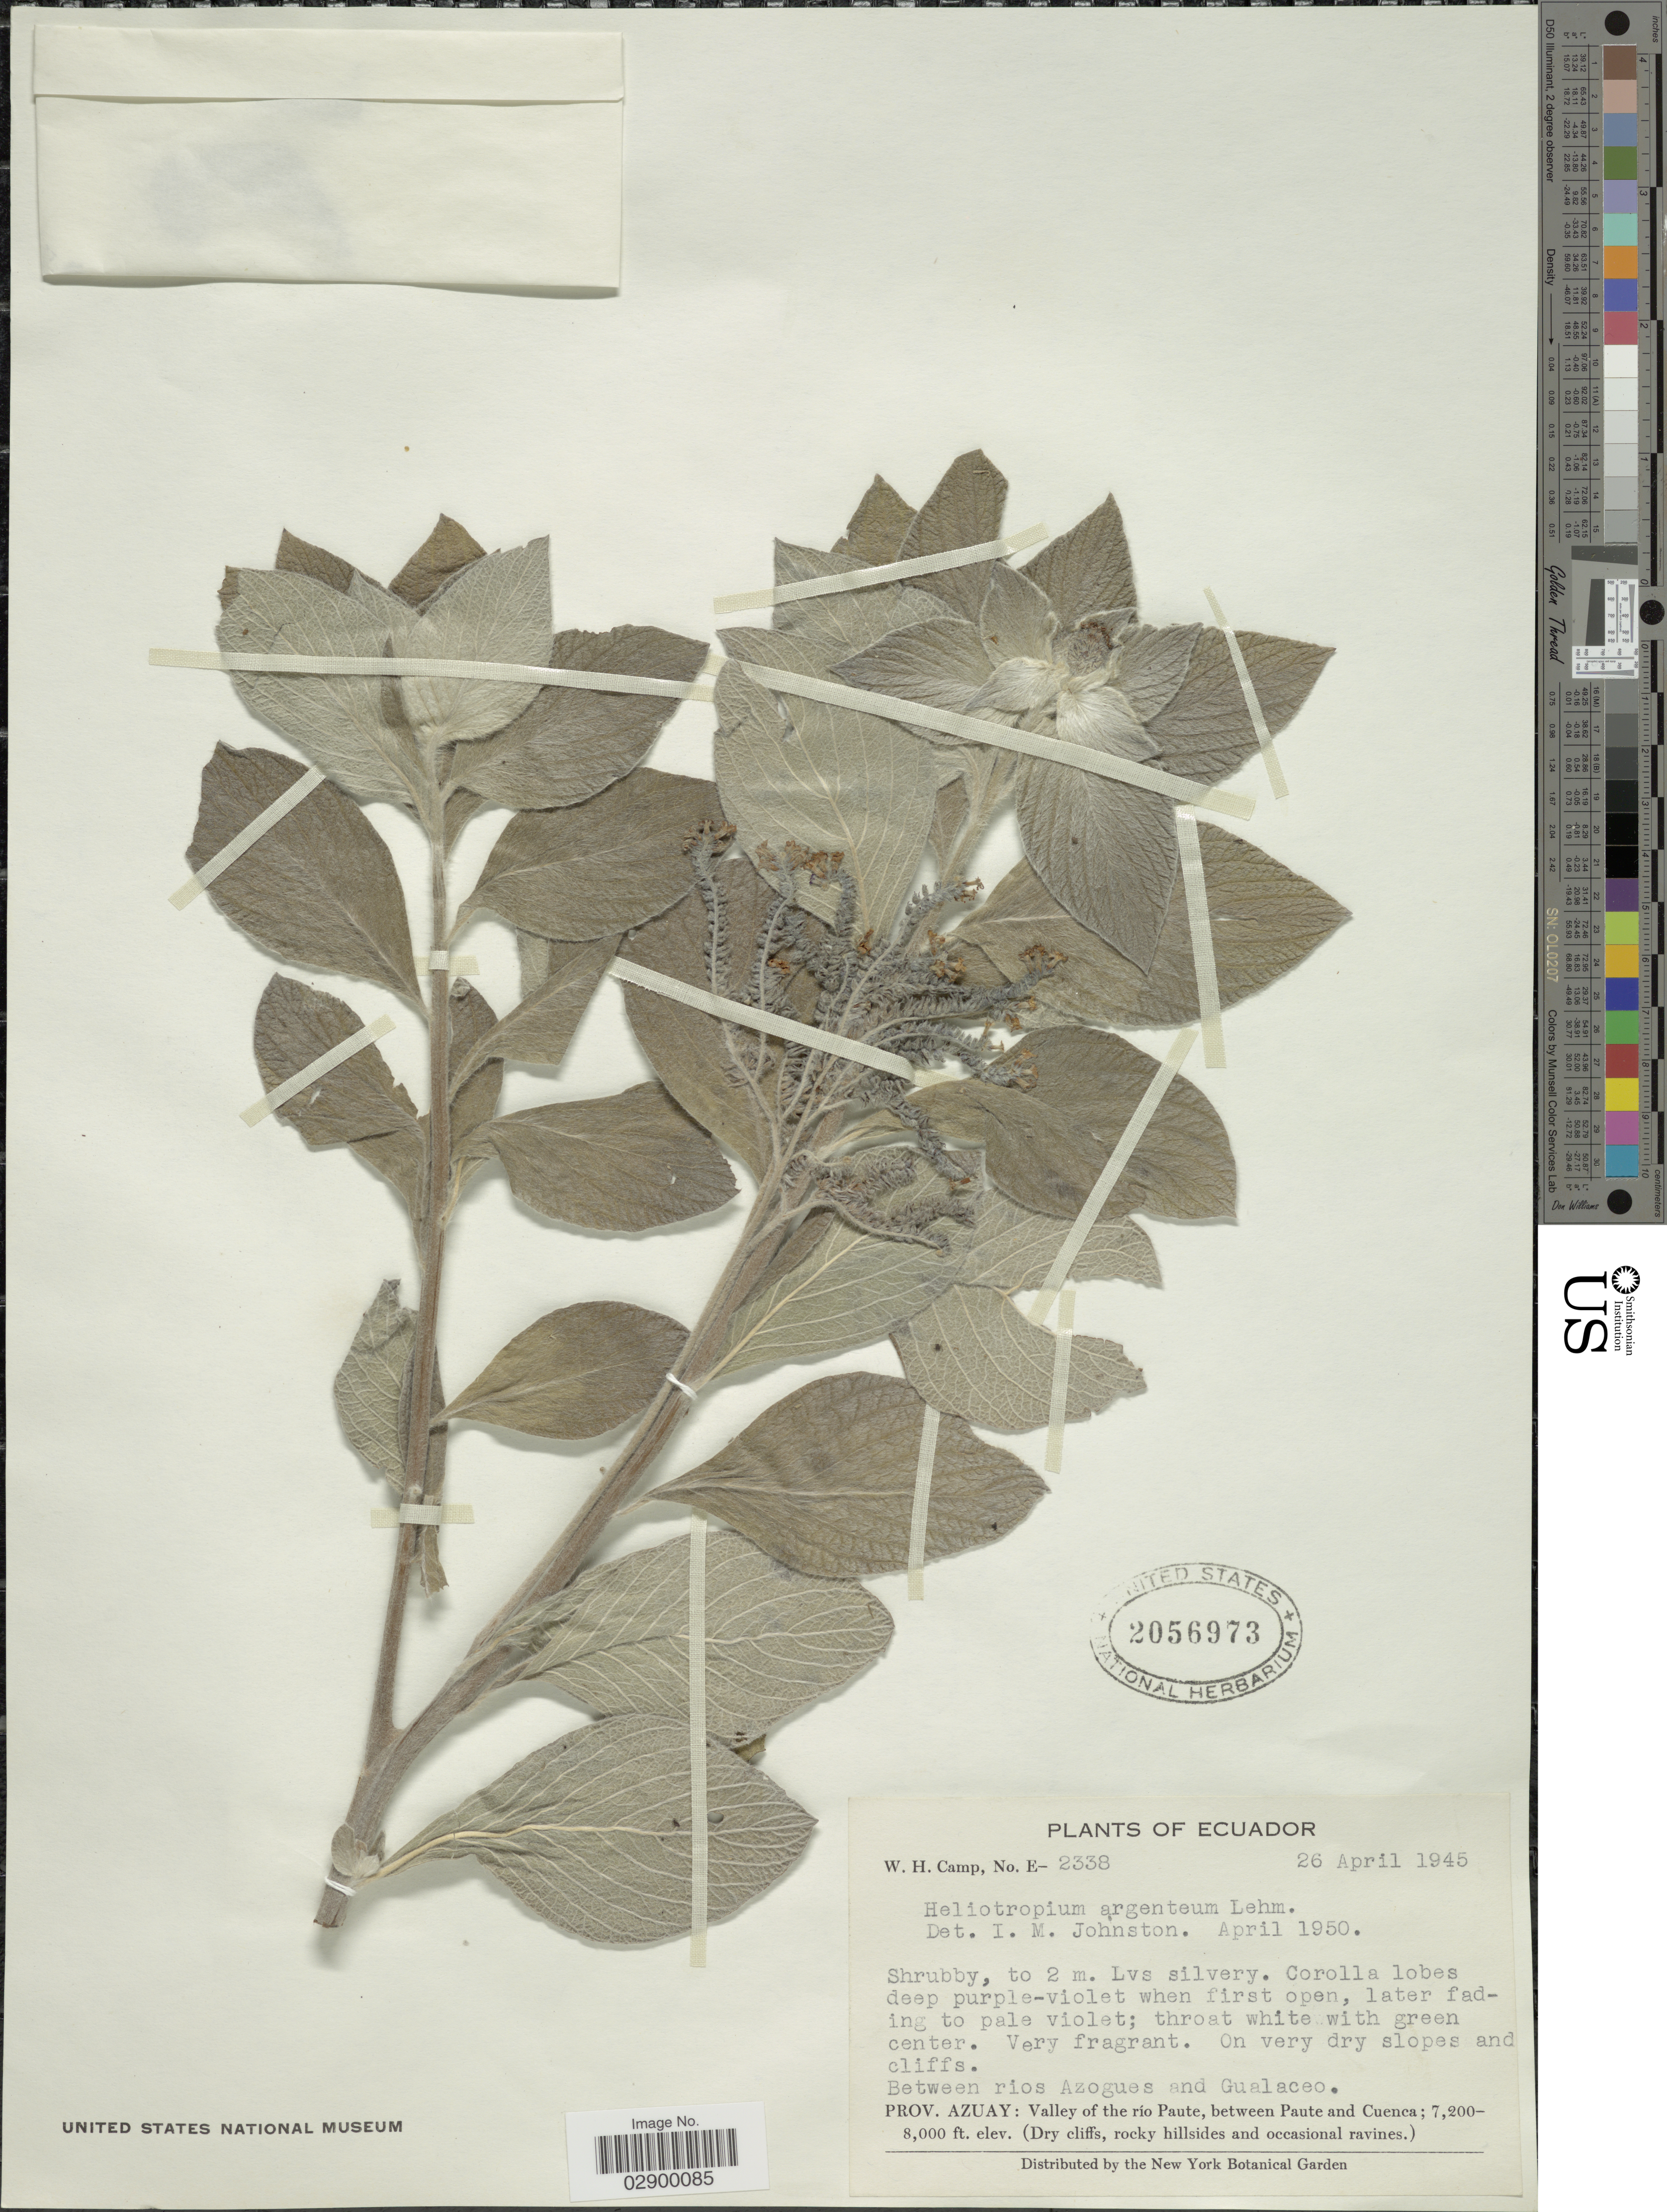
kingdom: Plantae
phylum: Tracheophyta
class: Magnoliopsida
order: Boraginales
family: Heliotropiaceae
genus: Heliotropium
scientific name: Heliotropium argenteum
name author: Lehm.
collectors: W. H. Camp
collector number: E-2338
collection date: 1945-04-26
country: Ecuador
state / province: Azuay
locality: Between rios Azogues and Gualaceo. Valley of río Paute, between Paute and Cuenca.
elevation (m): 2195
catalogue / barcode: US 2056973